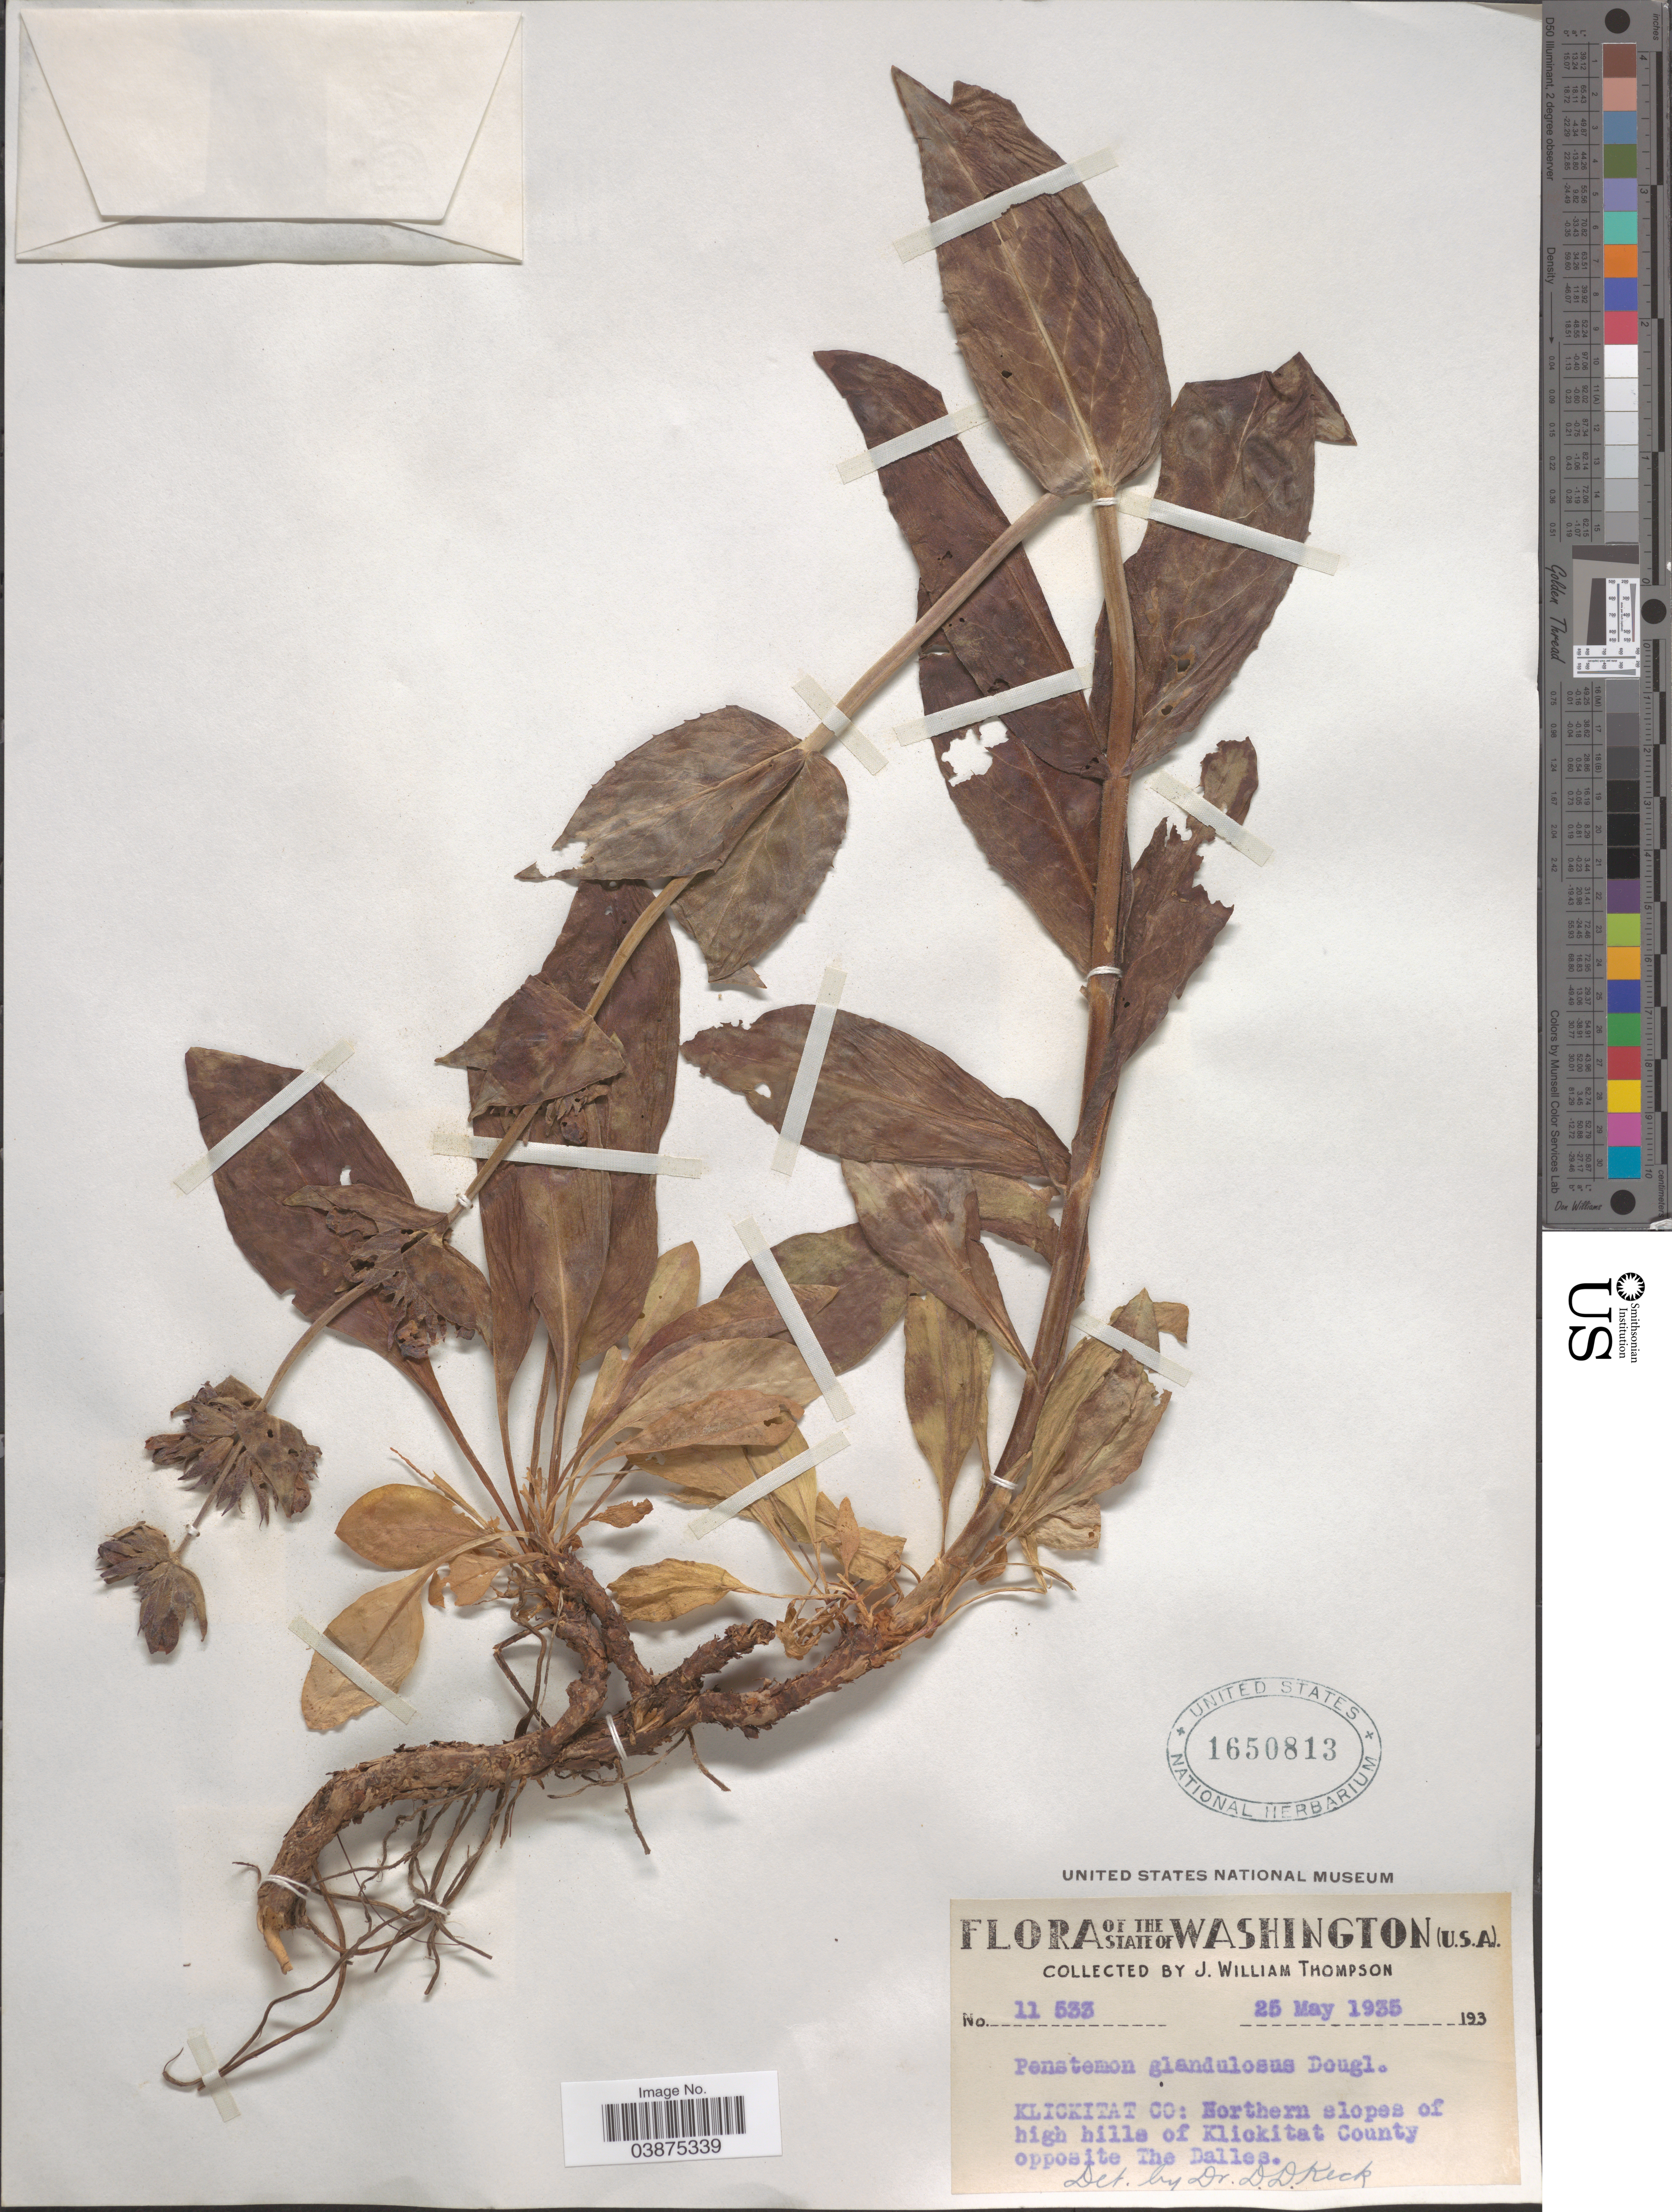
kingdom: Plantae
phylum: Tracheophyta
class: Magnoliopsida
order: Lamiales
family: Plantaginaceae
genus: Penstemon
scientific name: Penstemon glandulosus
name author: Douglas ex Lindl.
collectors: J. W. Thompson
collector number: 11533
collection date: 1935-05-25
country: United States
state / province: Washington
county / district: Klickitat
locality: Klickitat Co: Northern slopes of high hills of Klickitat County opposite of Dalles.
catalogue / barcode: US 1650813